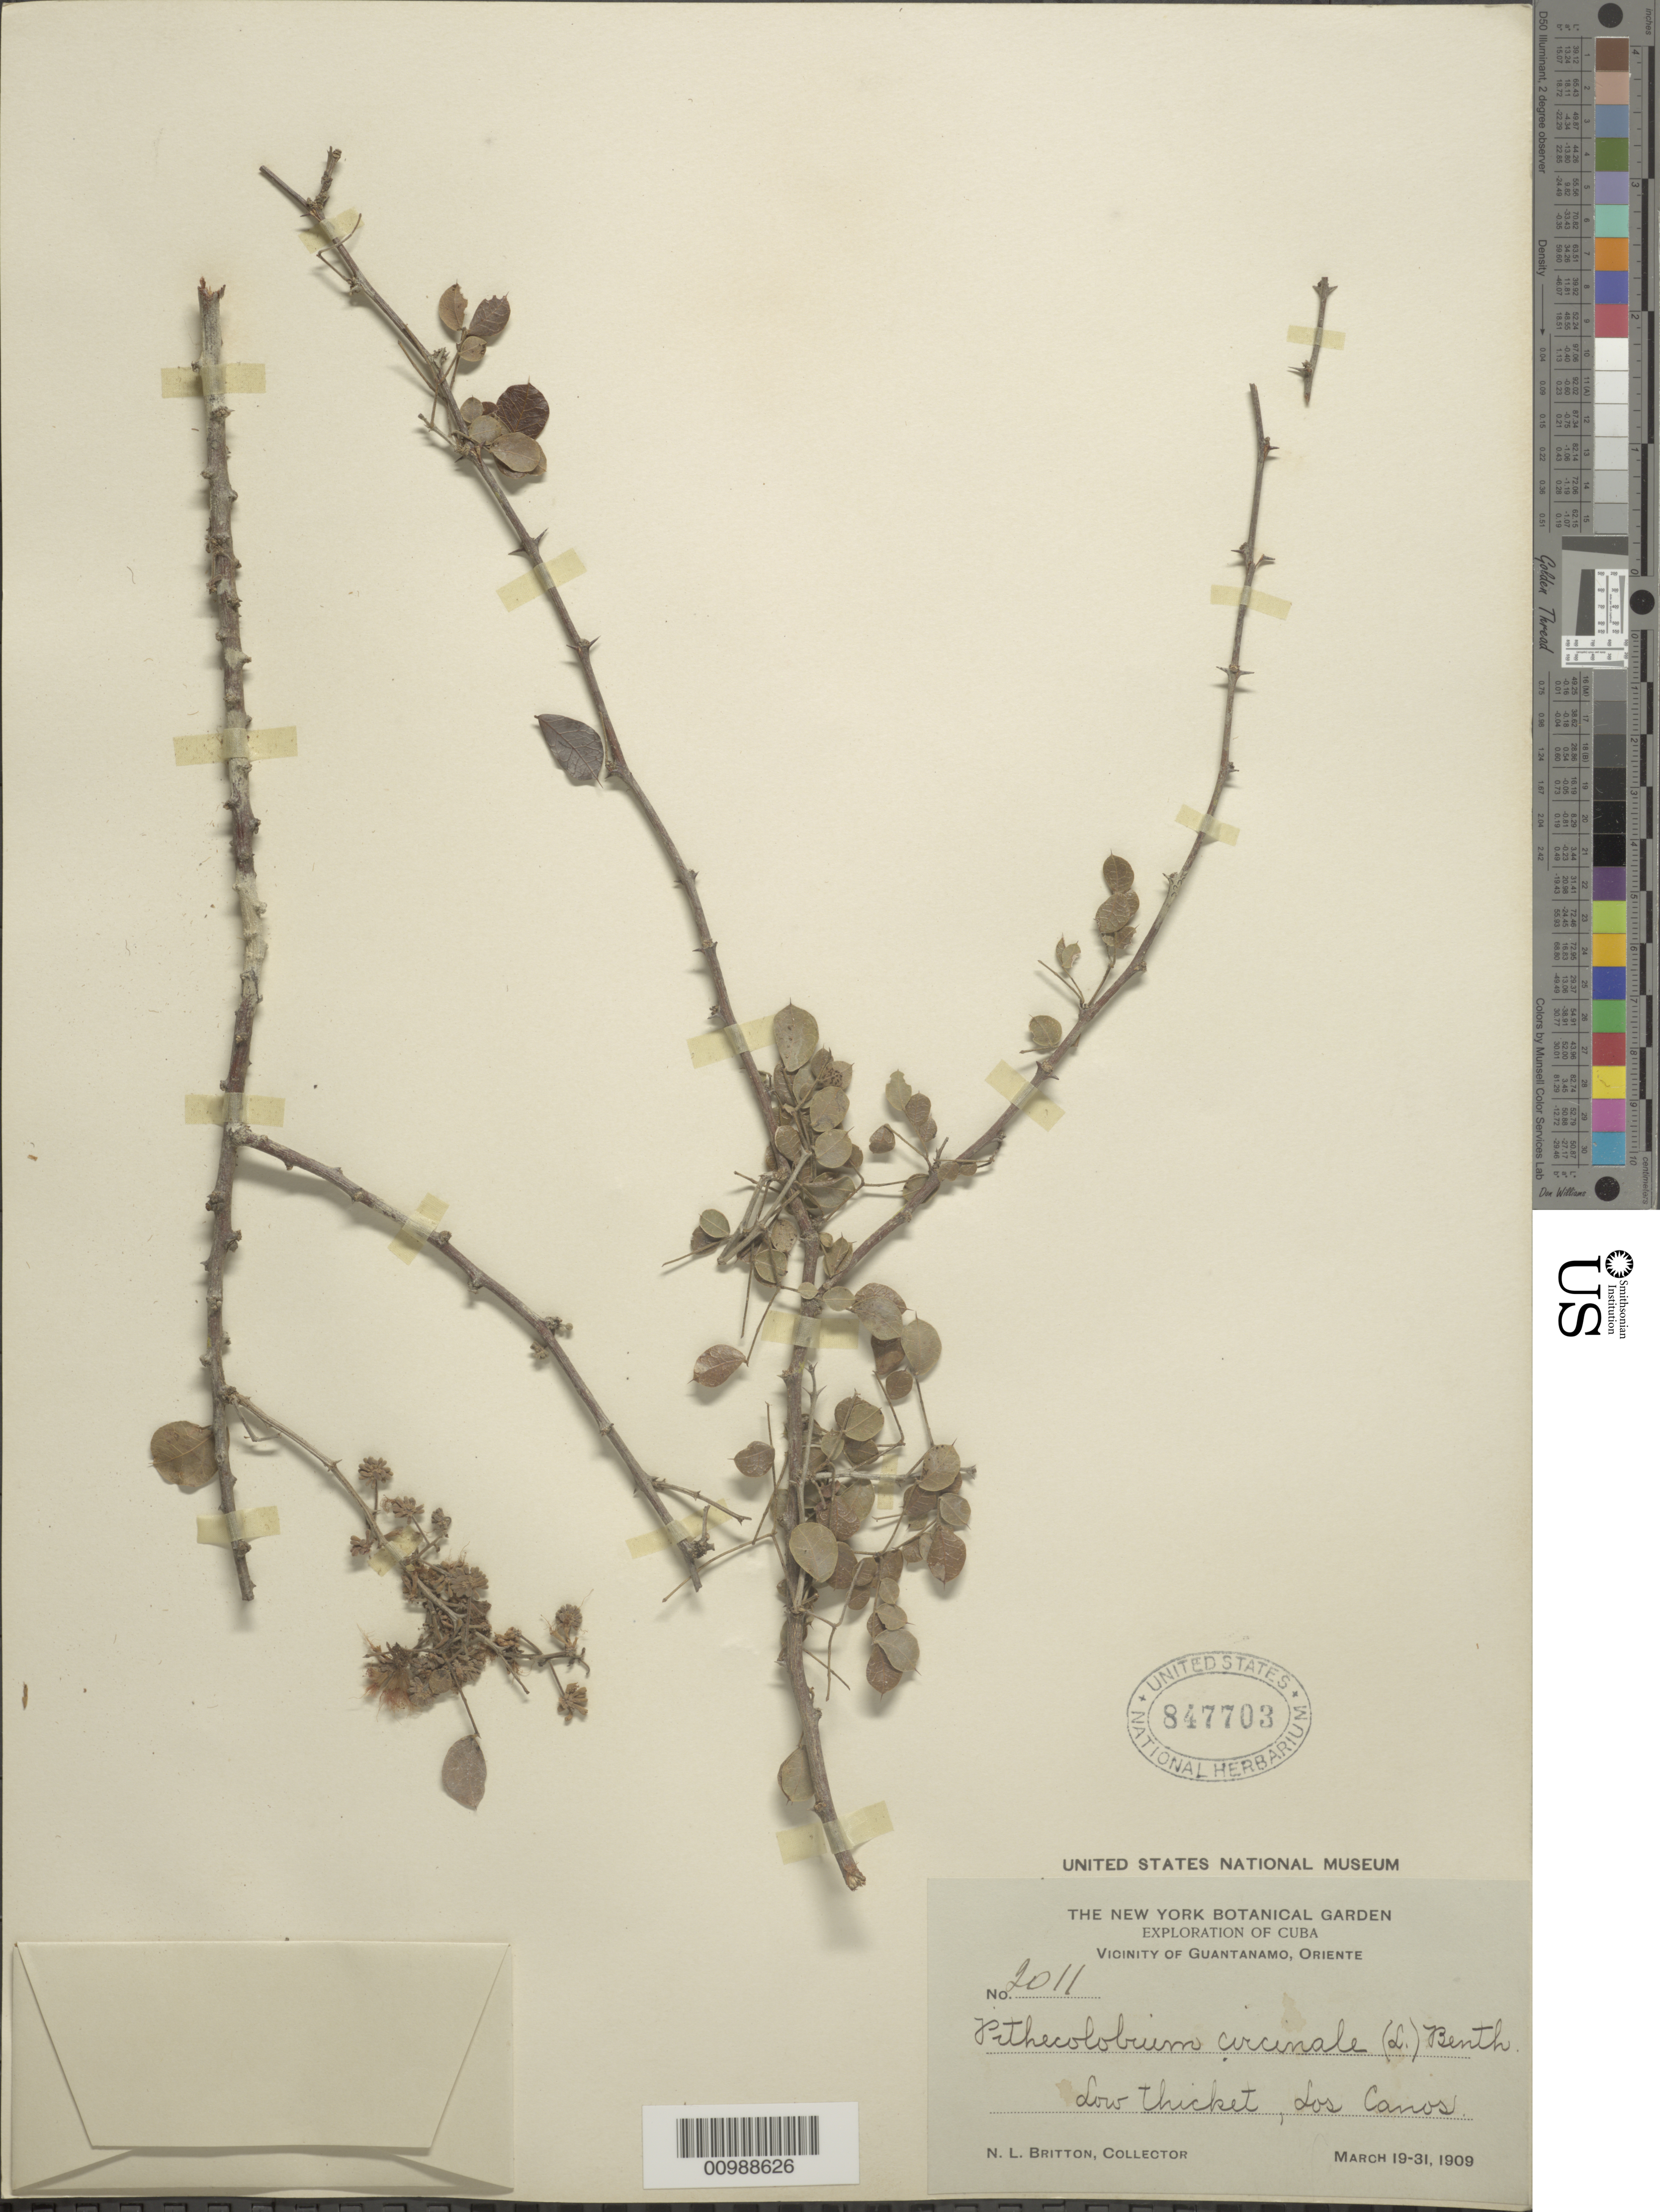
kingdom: Plantae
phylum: Tracheophyta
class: Magnoliopsida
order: Fabales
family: Fabaceae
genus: Pithecellobium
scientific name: Pithecellobium circinale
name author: (L.) Benth.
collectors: N. Britton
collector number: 2011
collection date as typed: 19 Mar 1909 to 31 Mar 1909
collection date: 1909-03-19/1909-03-31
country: Cuba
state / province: Guantánamo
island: Cuba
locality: Oriente; vicinity of Guantánamo, Los Canos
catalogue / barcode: US 847703